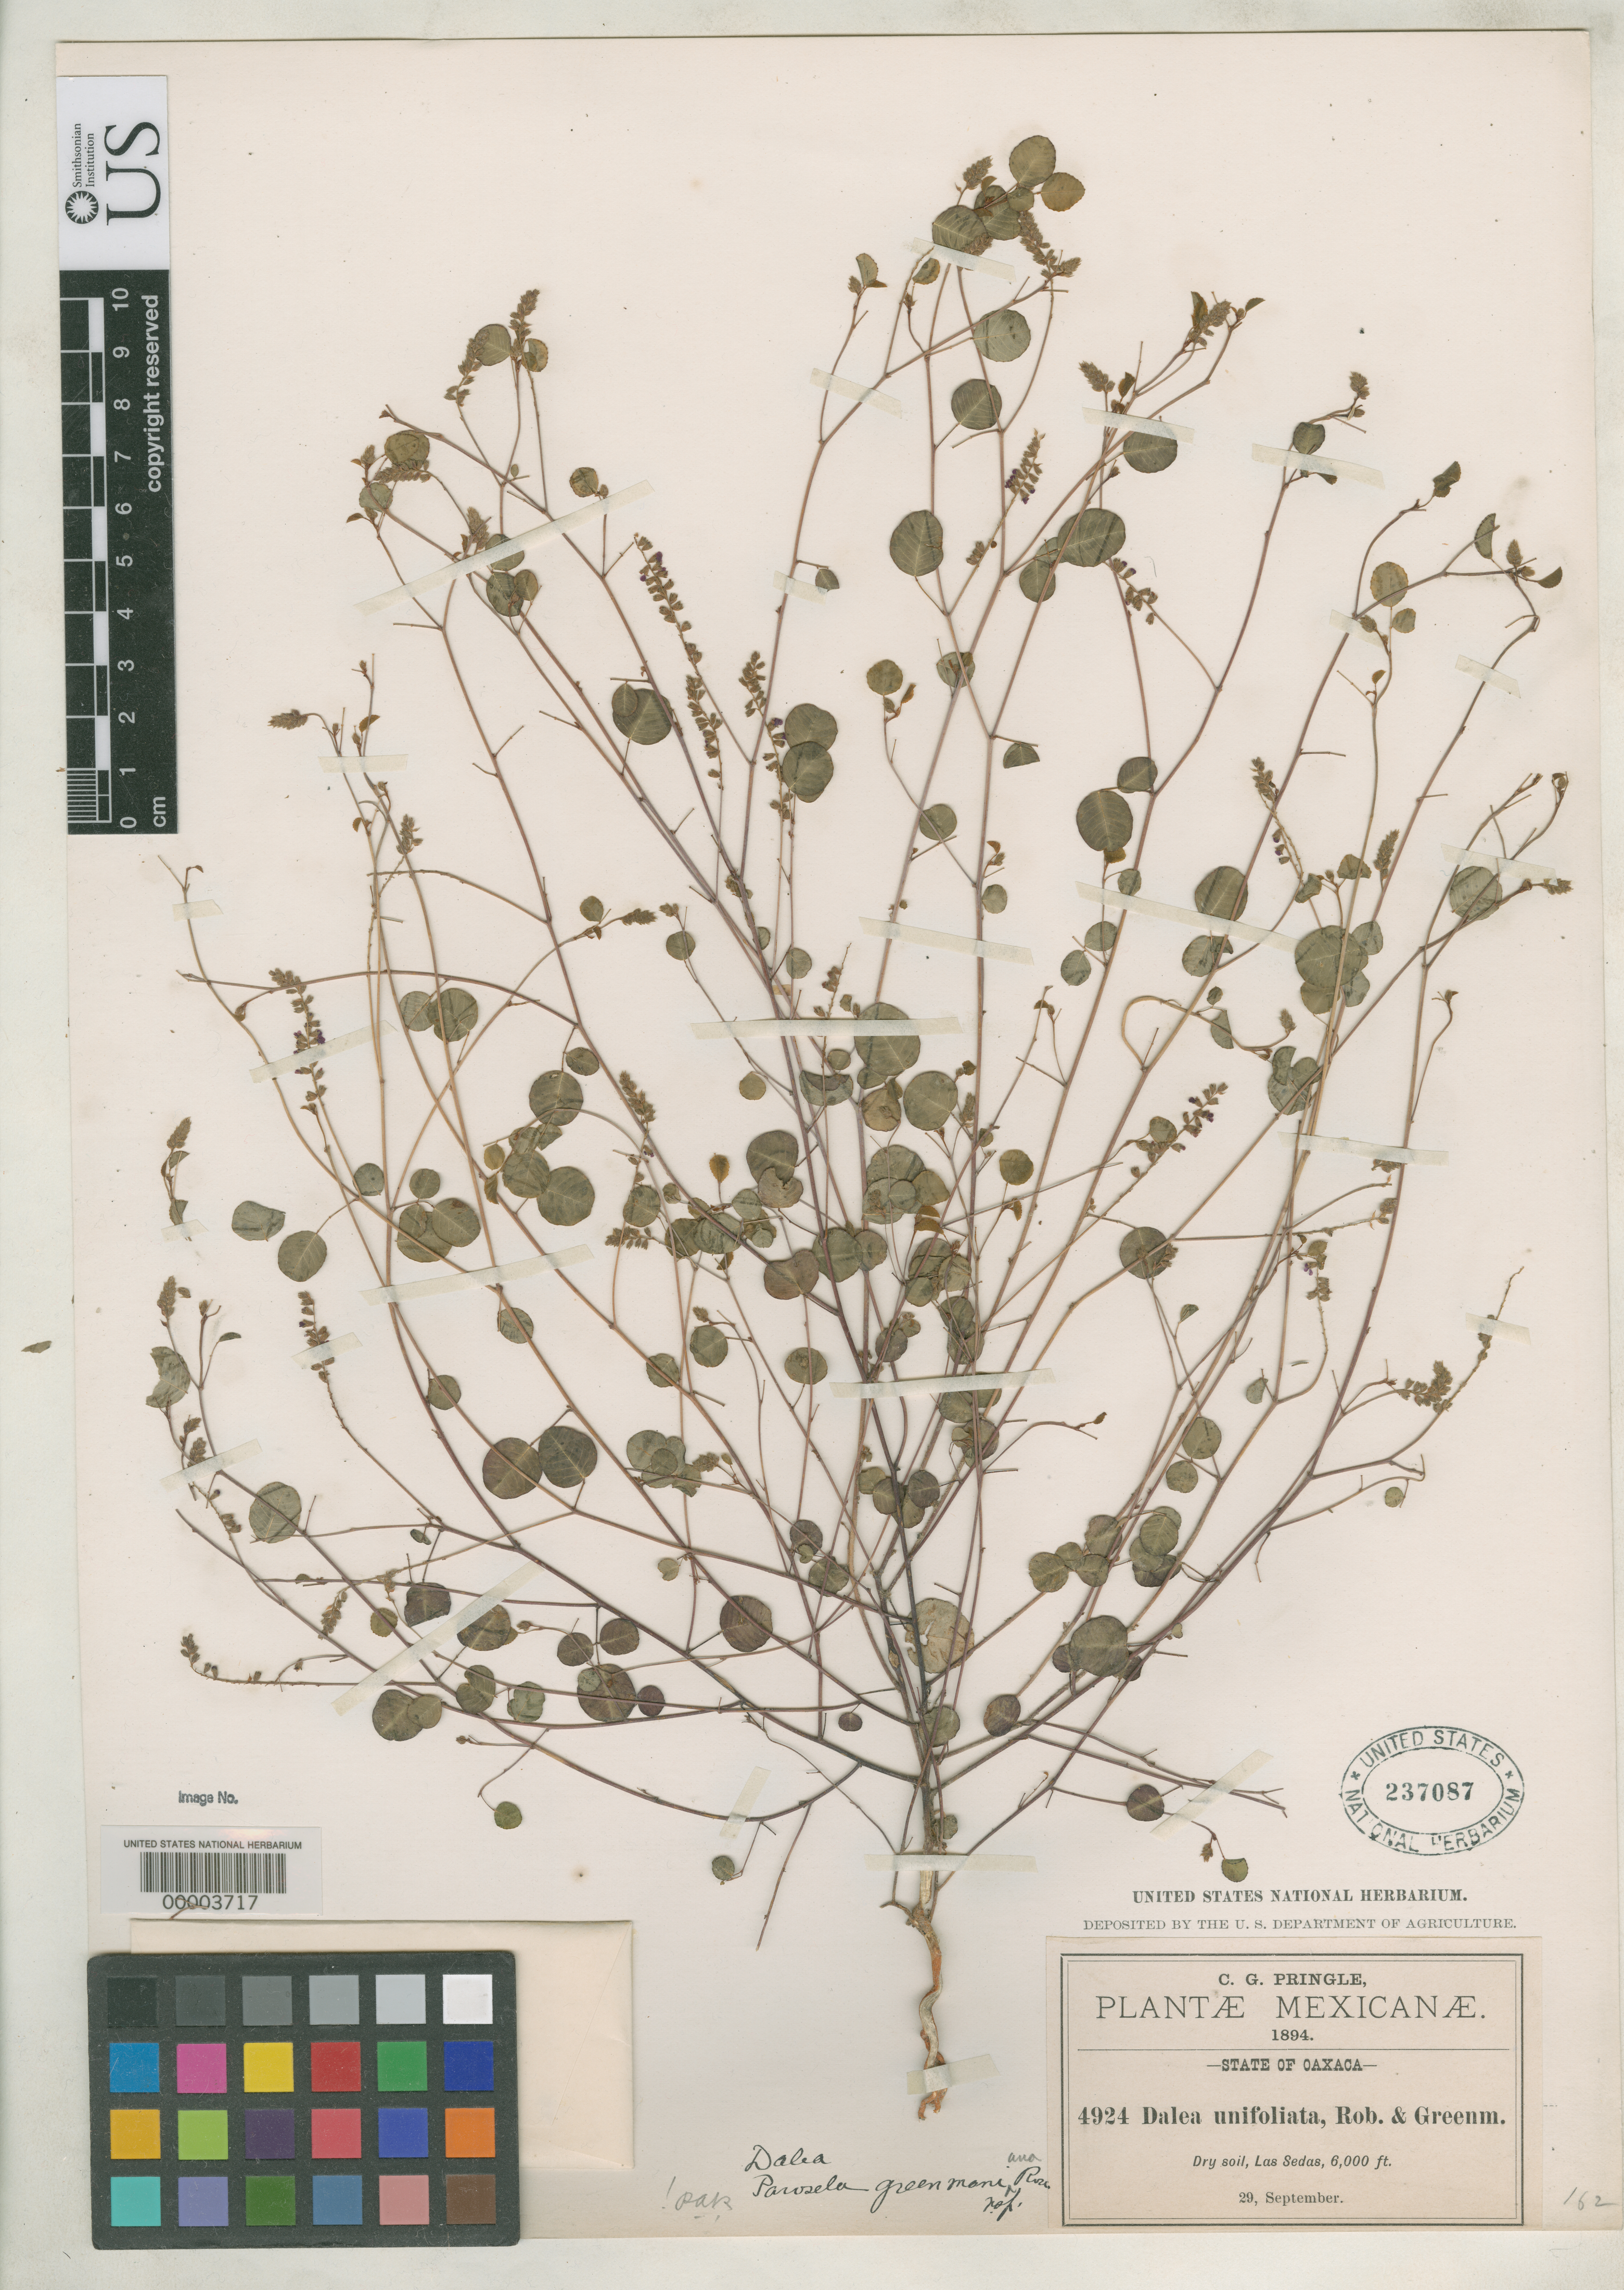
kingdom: Plantae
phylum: Tracheophyta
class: Magnoliopsida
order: Fabales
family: Fabaceae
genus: Parosela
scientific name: Parosela greenmaniana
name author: Rose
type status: Holotype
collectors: C. G. Pringle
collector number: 4924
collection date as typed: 29 Sep 1894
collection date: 1894-09-29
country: Mexico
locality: Las Sedas.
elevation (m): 2400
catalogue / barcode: US 237087